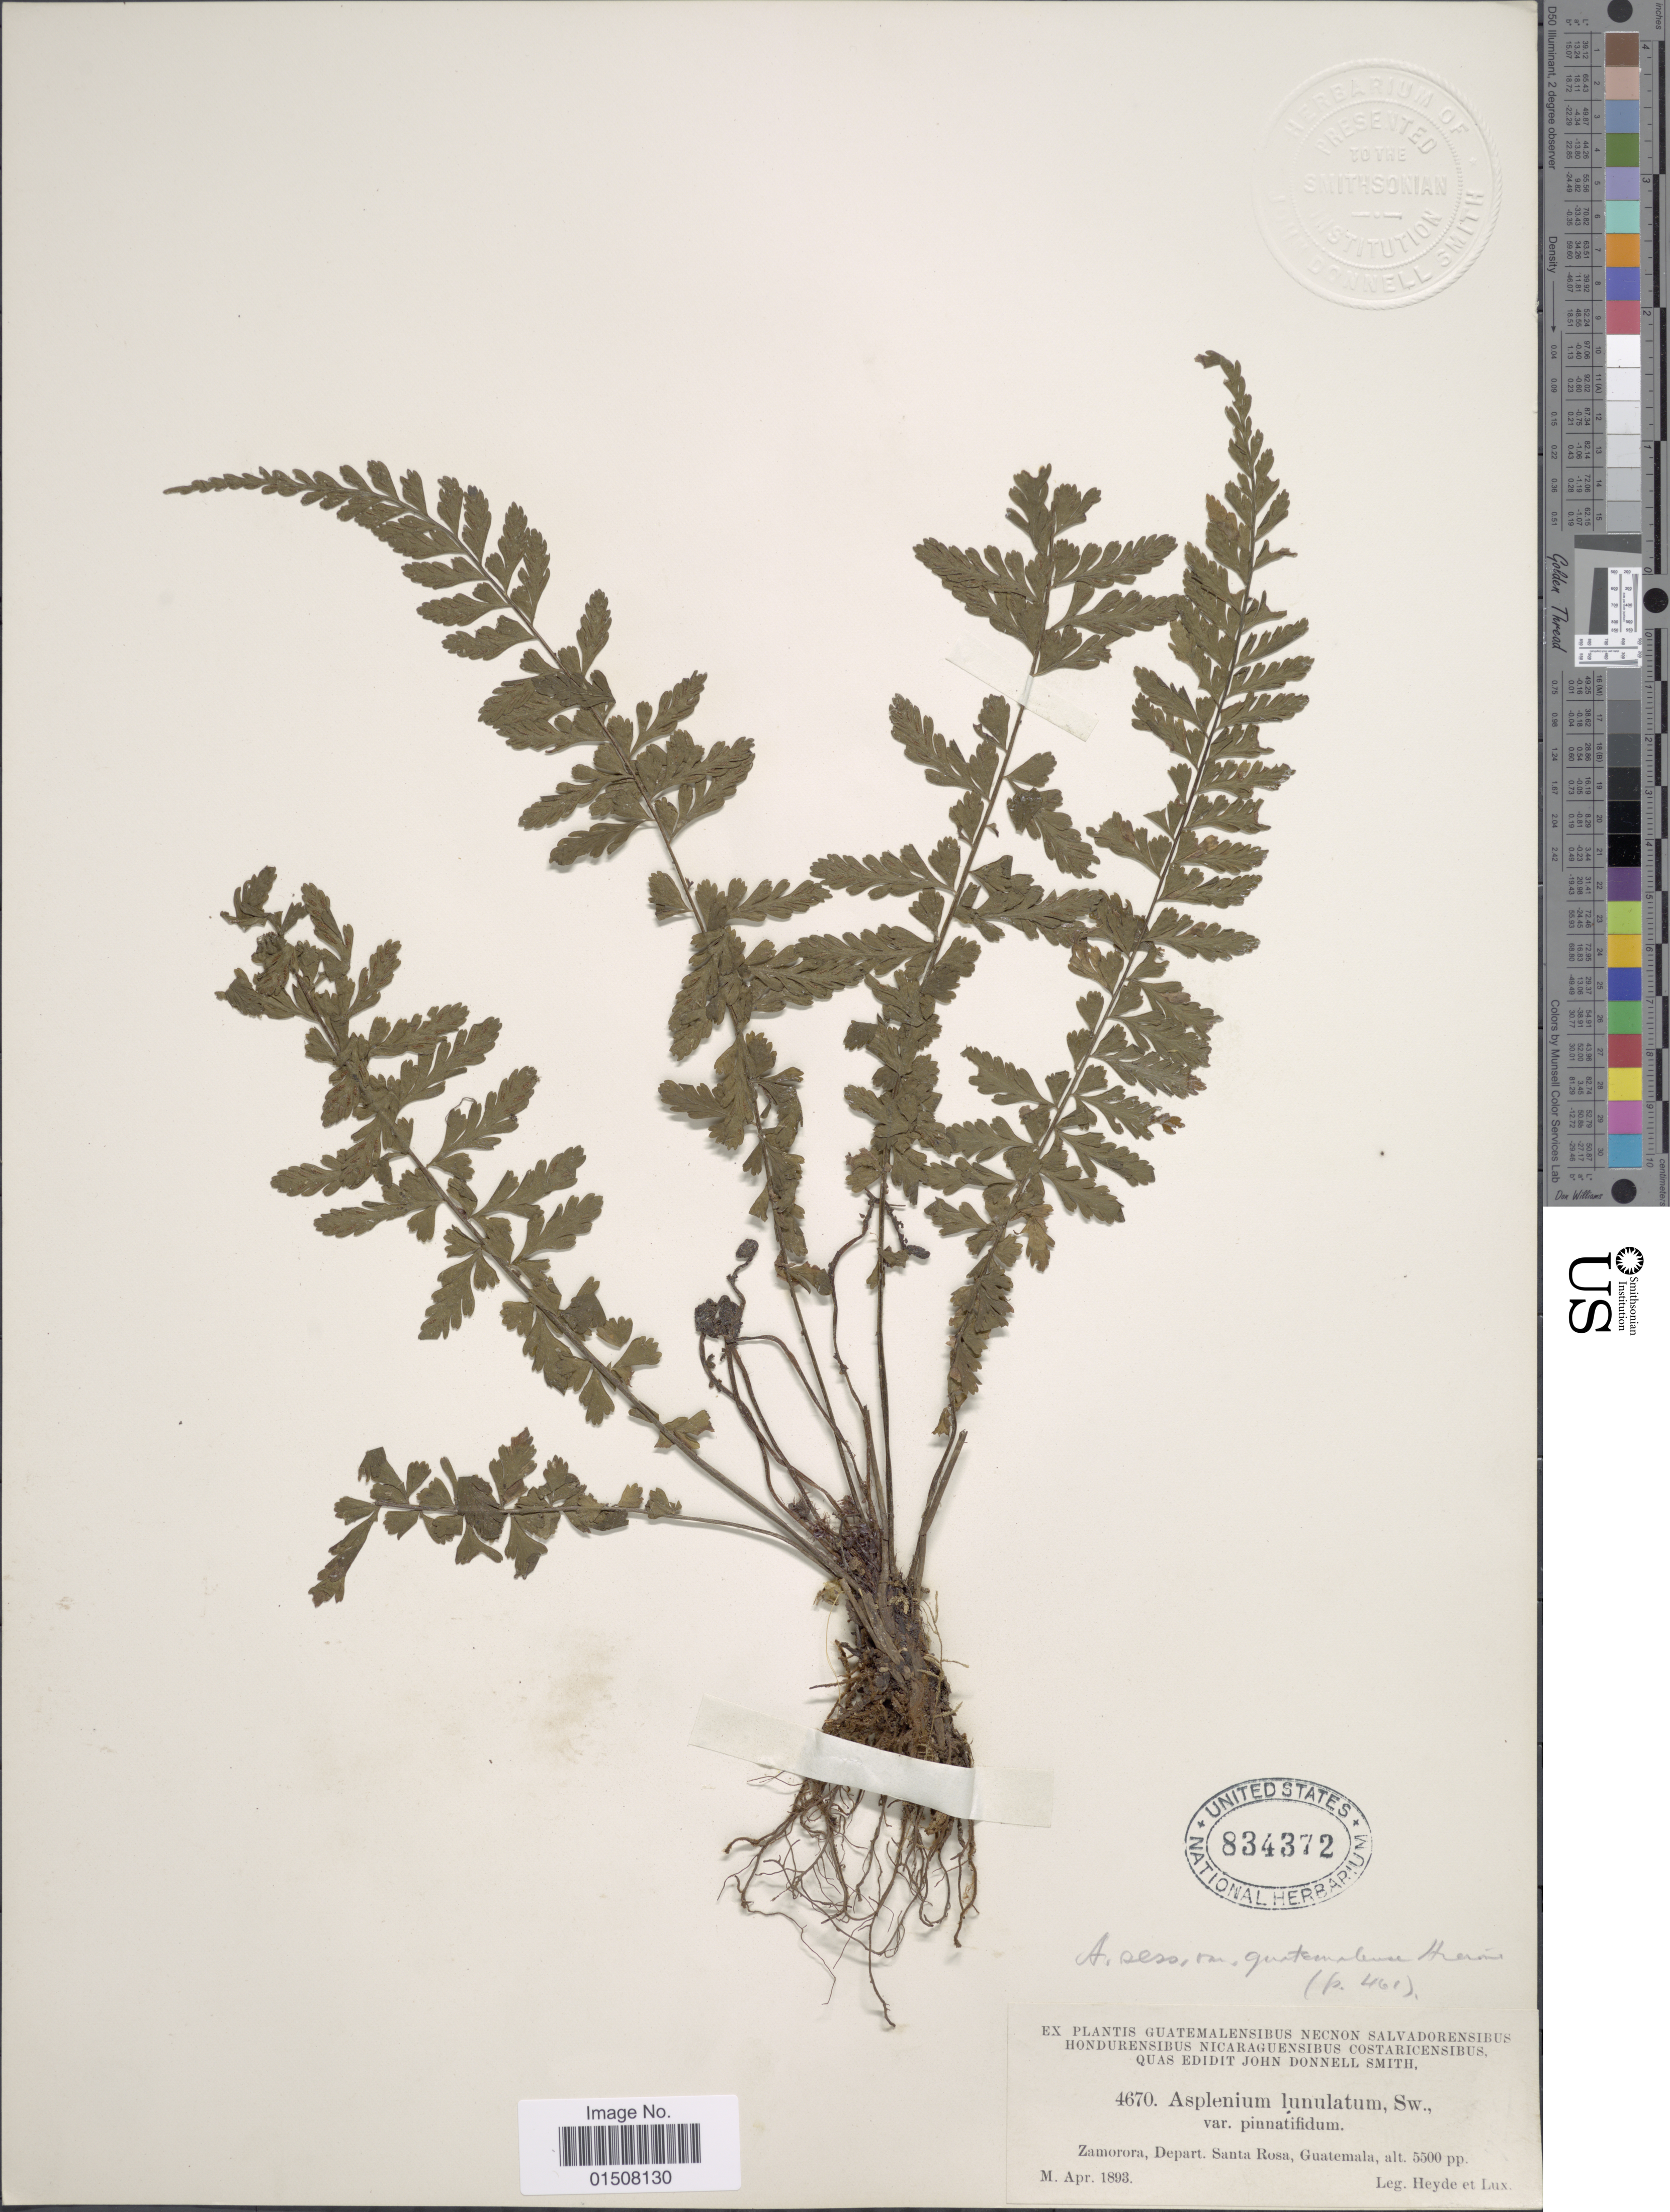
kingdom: Plantae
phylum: Tracheophyta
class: Polypodiopsida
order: Polypodiales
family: Aspleniaceae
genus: Asplenium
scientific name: Asplenium sessilifolium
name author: Desv.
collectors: Heyde & Lux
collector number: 4670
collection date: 1893-04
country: Guatemala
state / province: Santa Rosa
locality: Zamorora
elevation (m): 1676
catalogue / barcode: US 834372